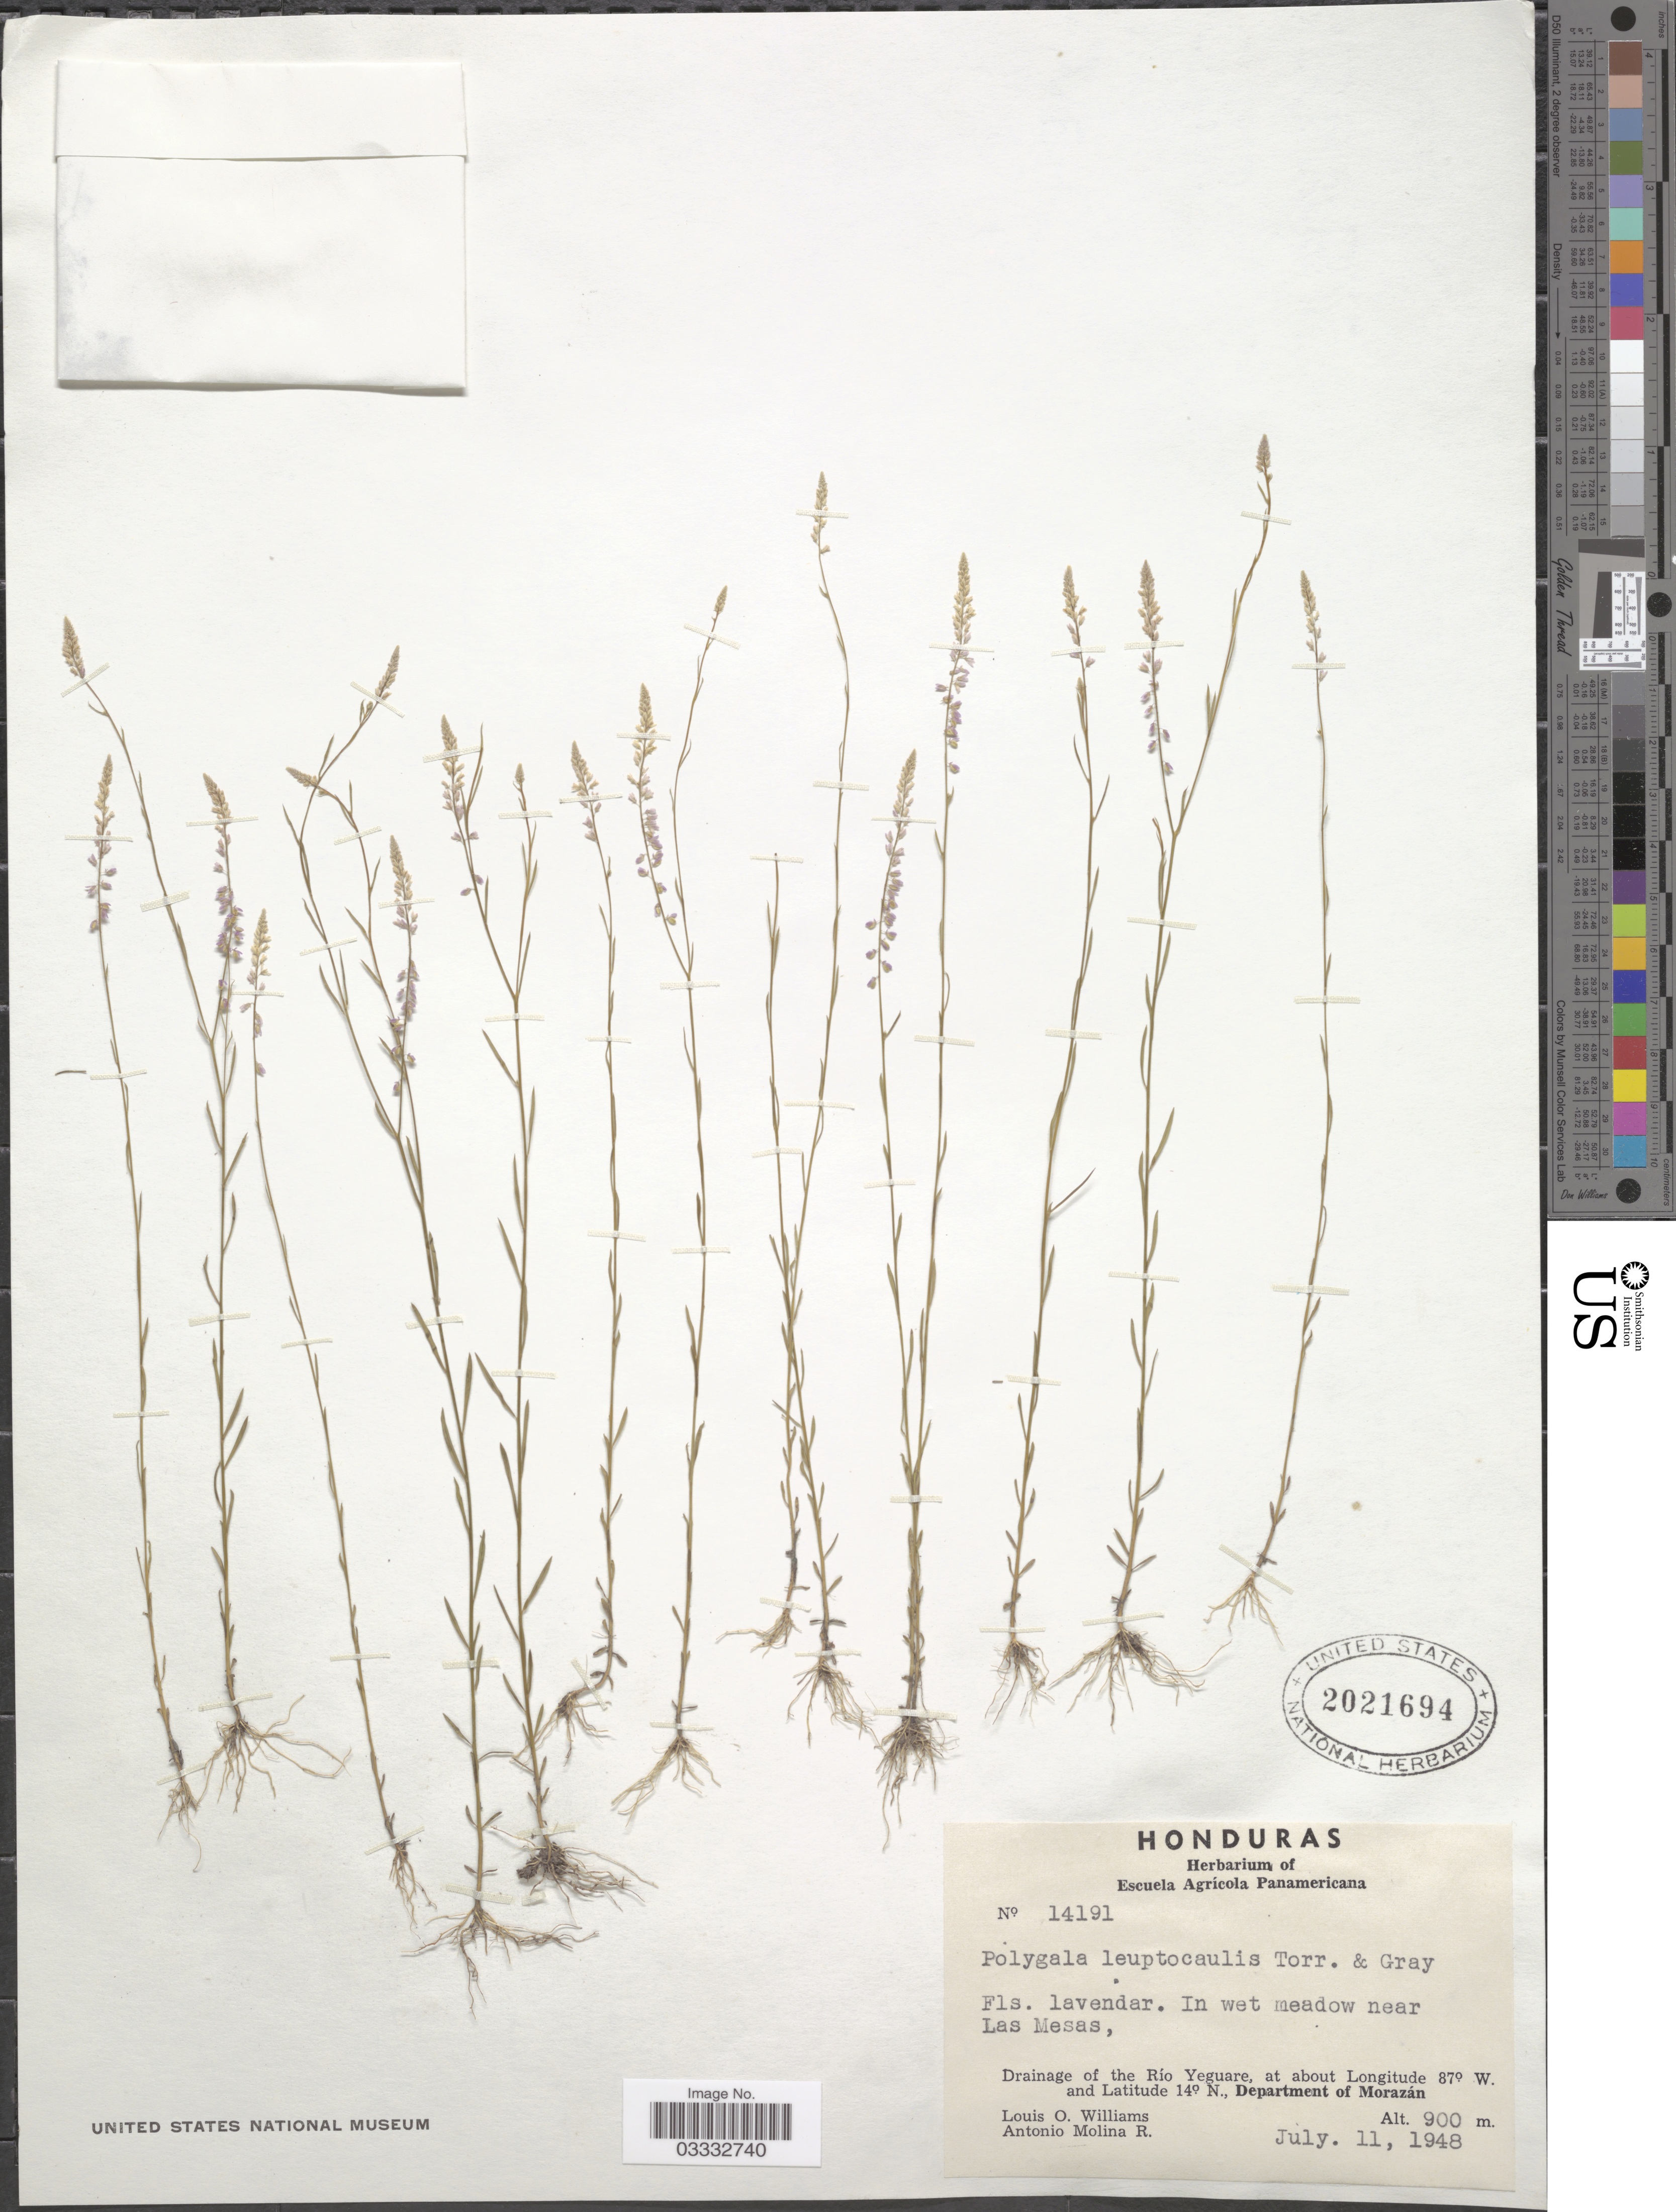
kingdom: Plantae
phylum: Tracheophyta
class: Magnoliopsida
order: Fabales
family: Polygalaceae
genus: Polygala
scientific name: Polygala leptocaulis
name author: Torr. & A. Gray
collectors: L. O. Williams & A. Molina R.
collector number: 14191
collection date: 1948-07-11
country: Honduras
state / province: Fco. Morazán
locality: Near Las Mesas, Drainage of the Río Yeguare, Department of Morazán.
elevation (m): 900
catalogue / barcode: US 2021694